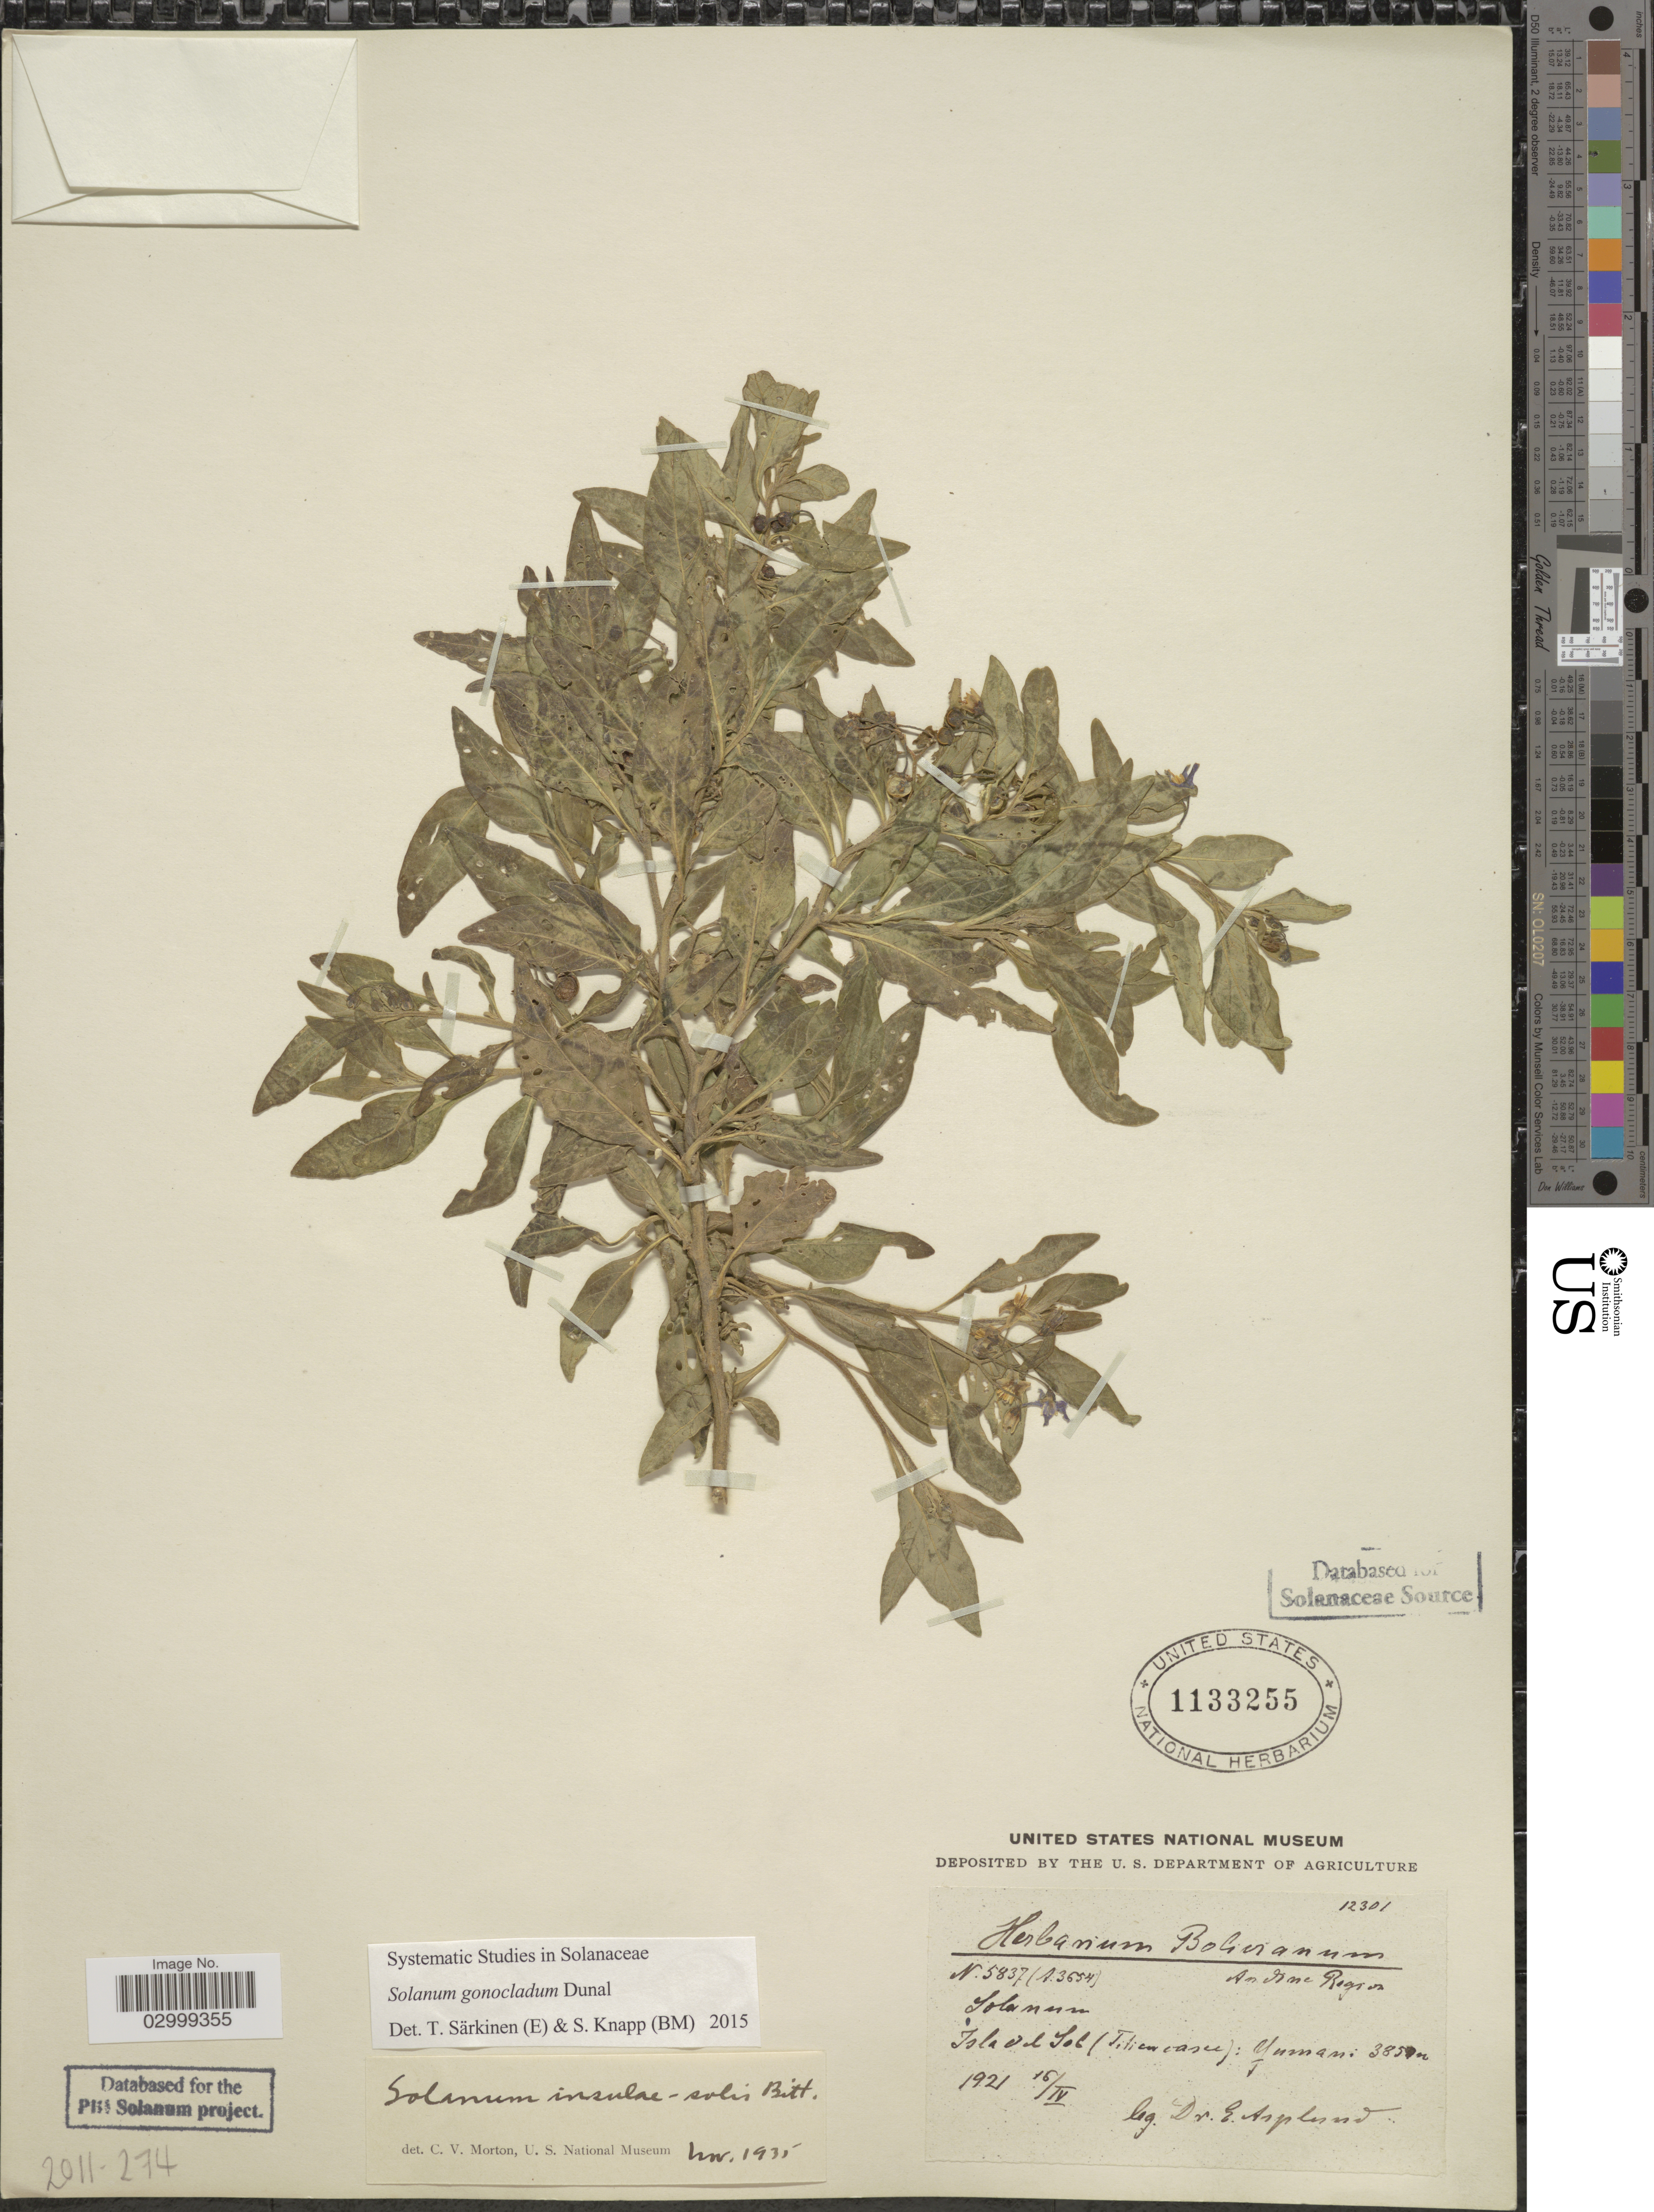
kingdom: Plantae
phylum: Tracheophyta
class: Magnoliopsida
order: Solanales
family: Solanaceae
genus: Solanum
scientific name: Solanum gonocladum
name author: Dunal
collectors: E. Asplund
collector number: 5837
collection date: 1921-04-16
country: Bolivia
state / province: La Paz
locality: Isla del Sol (Titicacasee): Yumani.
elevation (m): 3850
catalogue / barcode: US 1133255